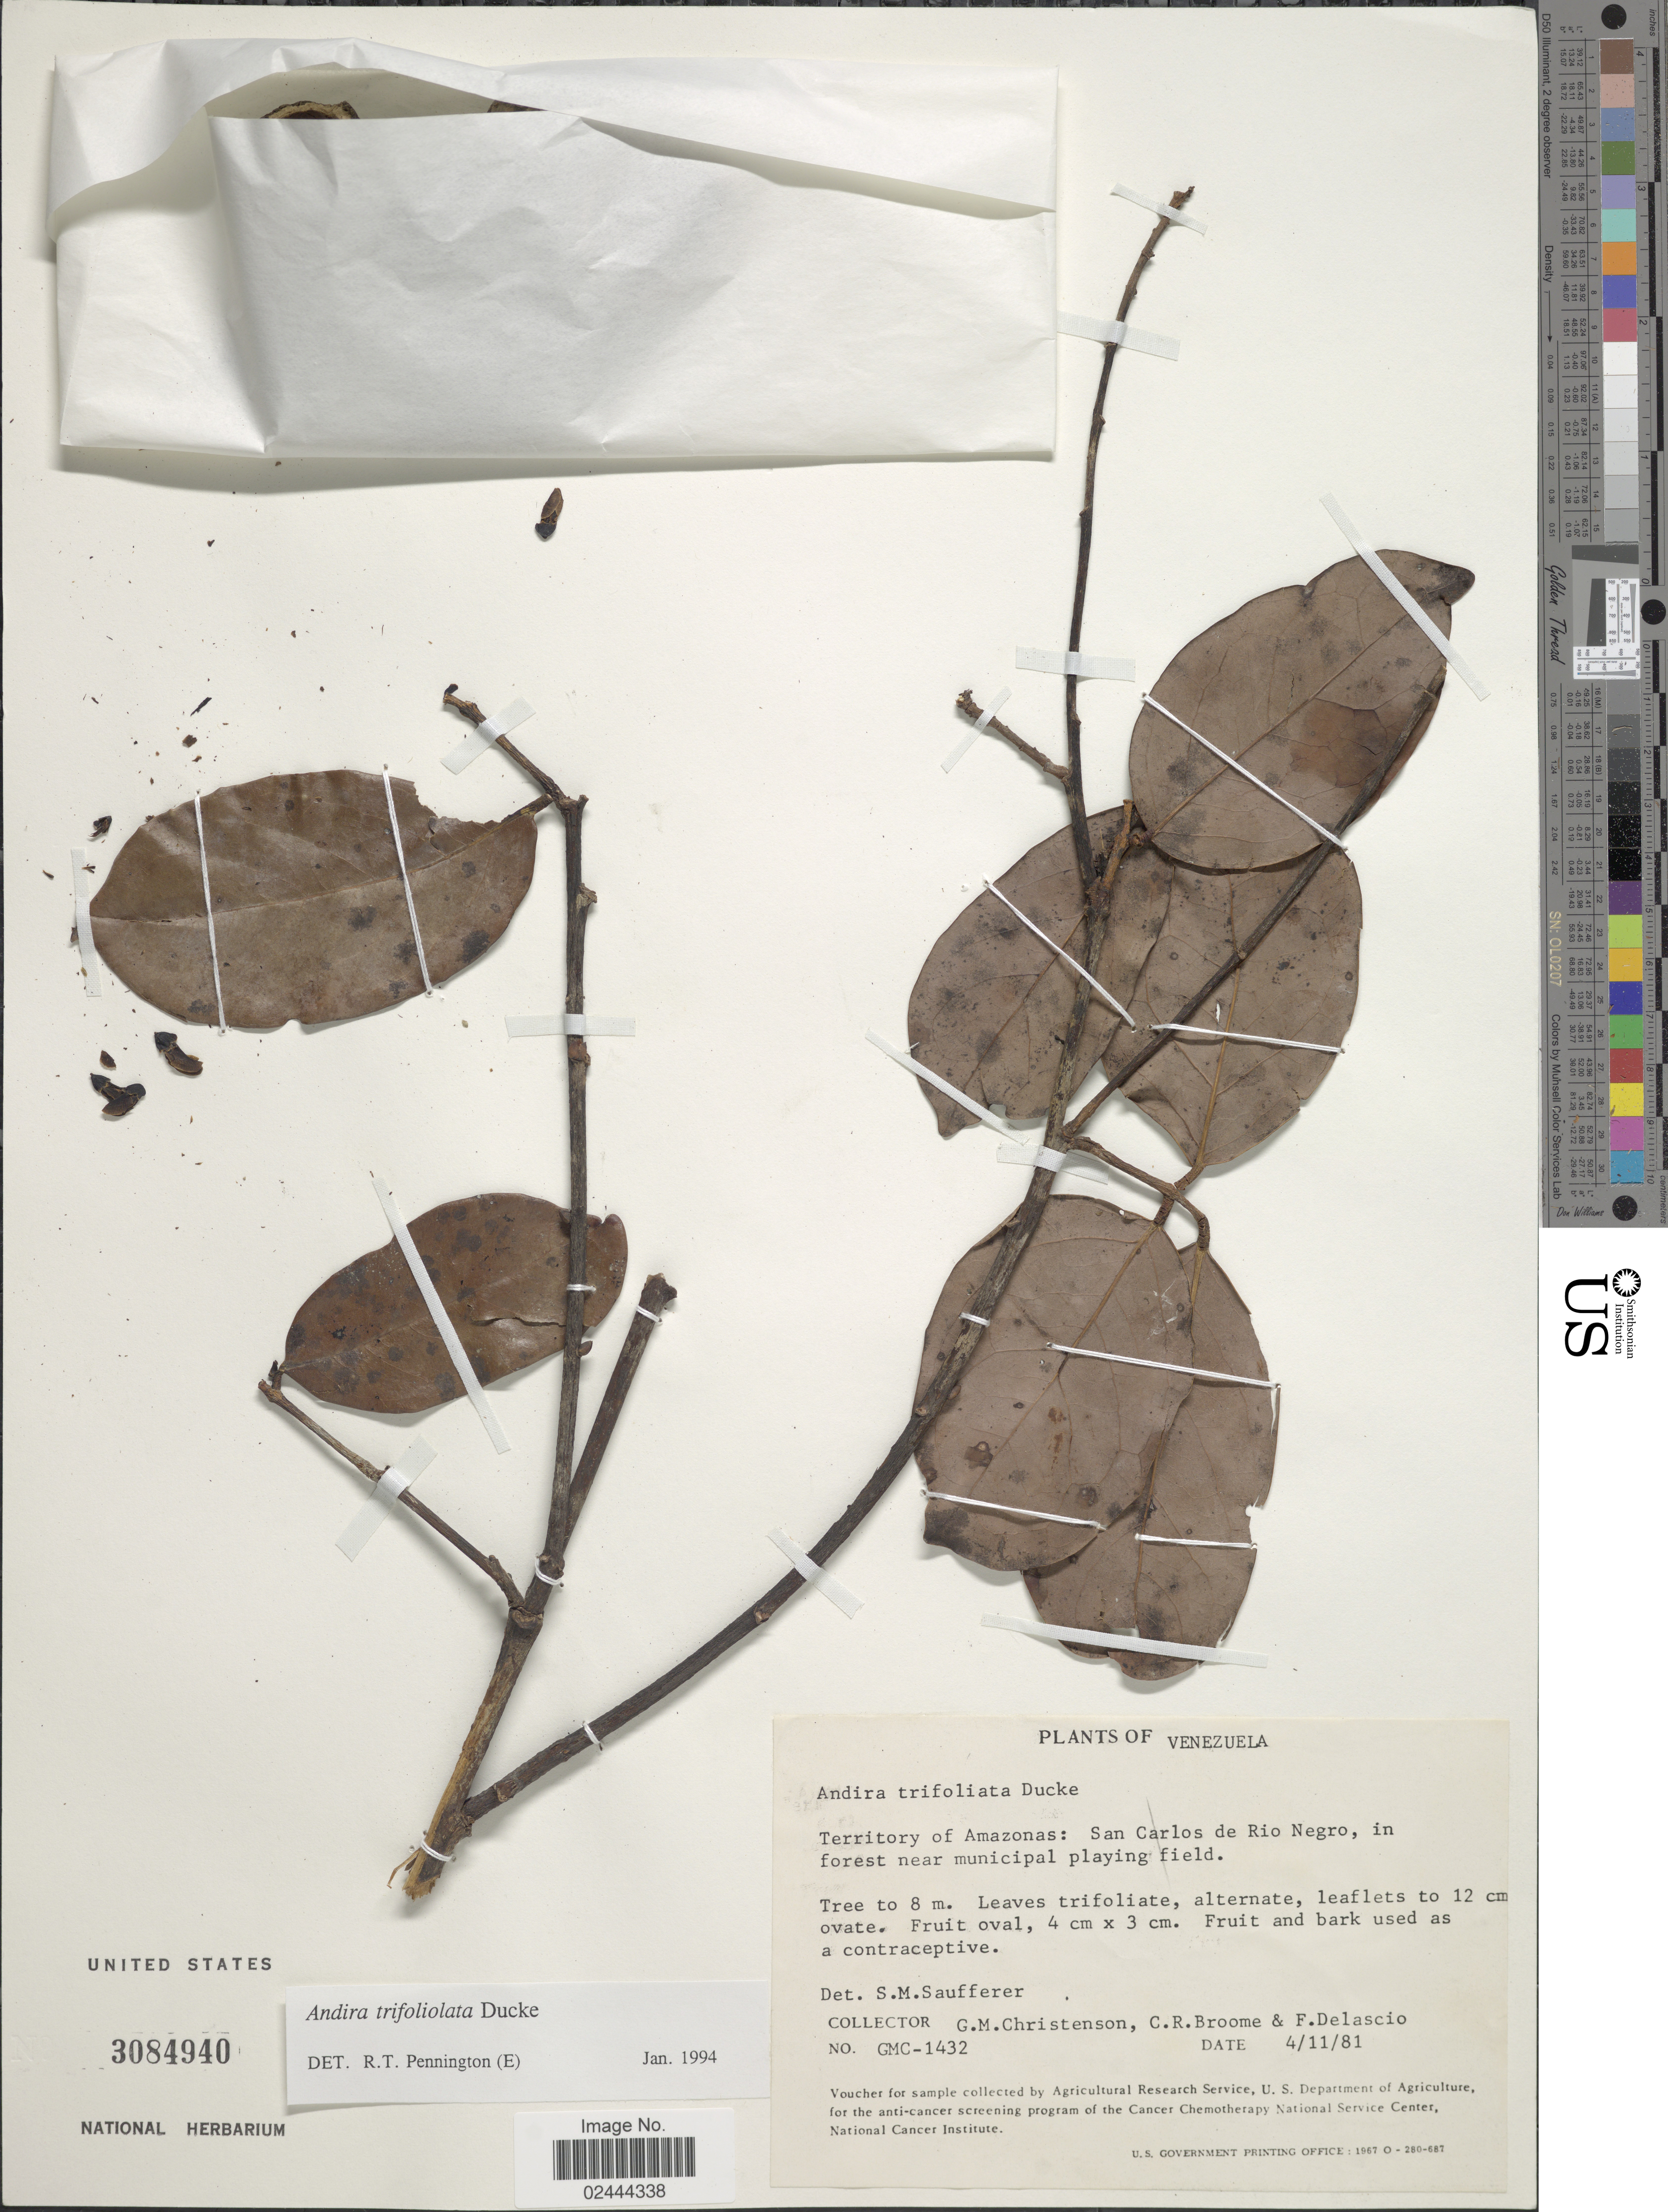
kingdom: Plantae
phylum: Tracheophyta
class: Magnoliopsida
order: Fabales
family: Fabaceae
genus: Andira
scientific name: Andira trifoliolata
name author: Ducke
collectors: G. Christenson, C. R. Broome & F. Delascio C.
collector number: GMC-1432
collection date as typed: Transcribed d/m/y: 4/11/81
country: Venezuela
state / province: Amazonas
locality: San Carlos de Rio Negro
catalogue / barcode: US 3084940